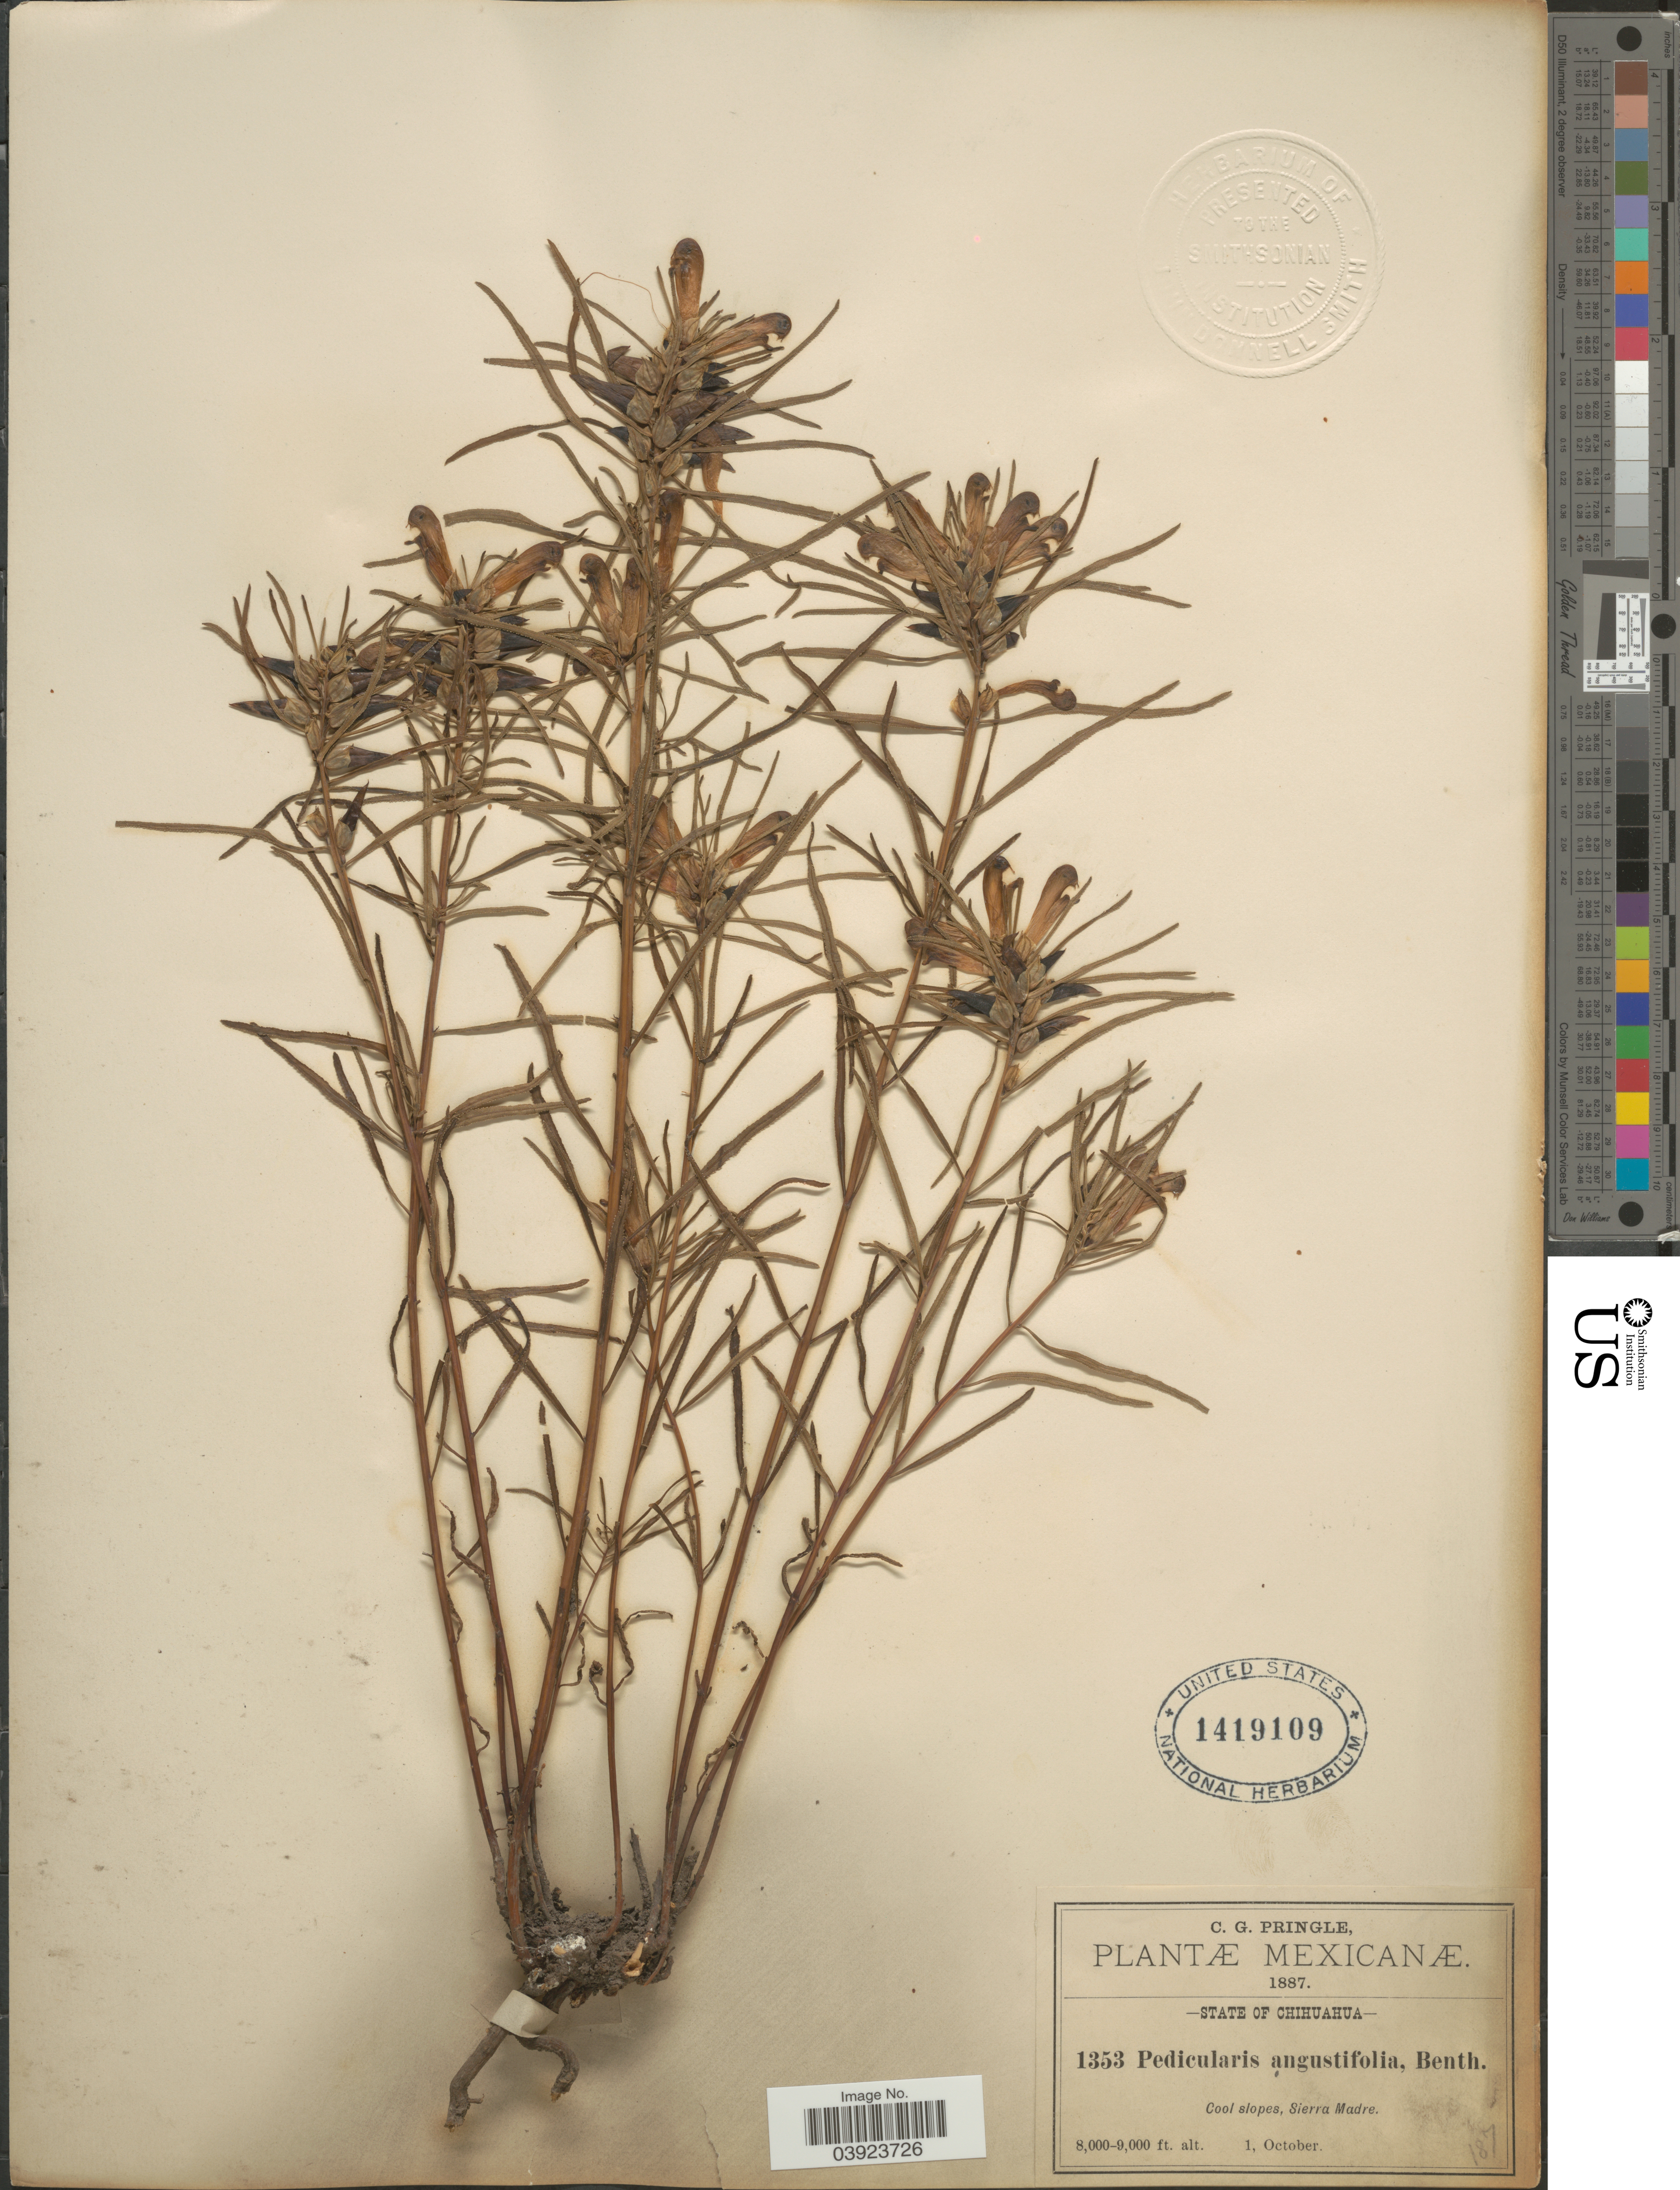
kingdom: Plantae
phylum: Tracheophyta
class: Magnoliopsida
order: Lamiales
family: Orobanchaceae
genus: Pedicularis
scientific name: Pedicularis angustifolia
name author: Benth.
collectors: C. G. Pringle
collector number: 1353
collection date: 1887-10-01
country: Mexico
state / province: Chihuahua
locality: Cool slopes, Sierra Madre.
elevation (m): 2438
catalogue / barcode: US 1419109